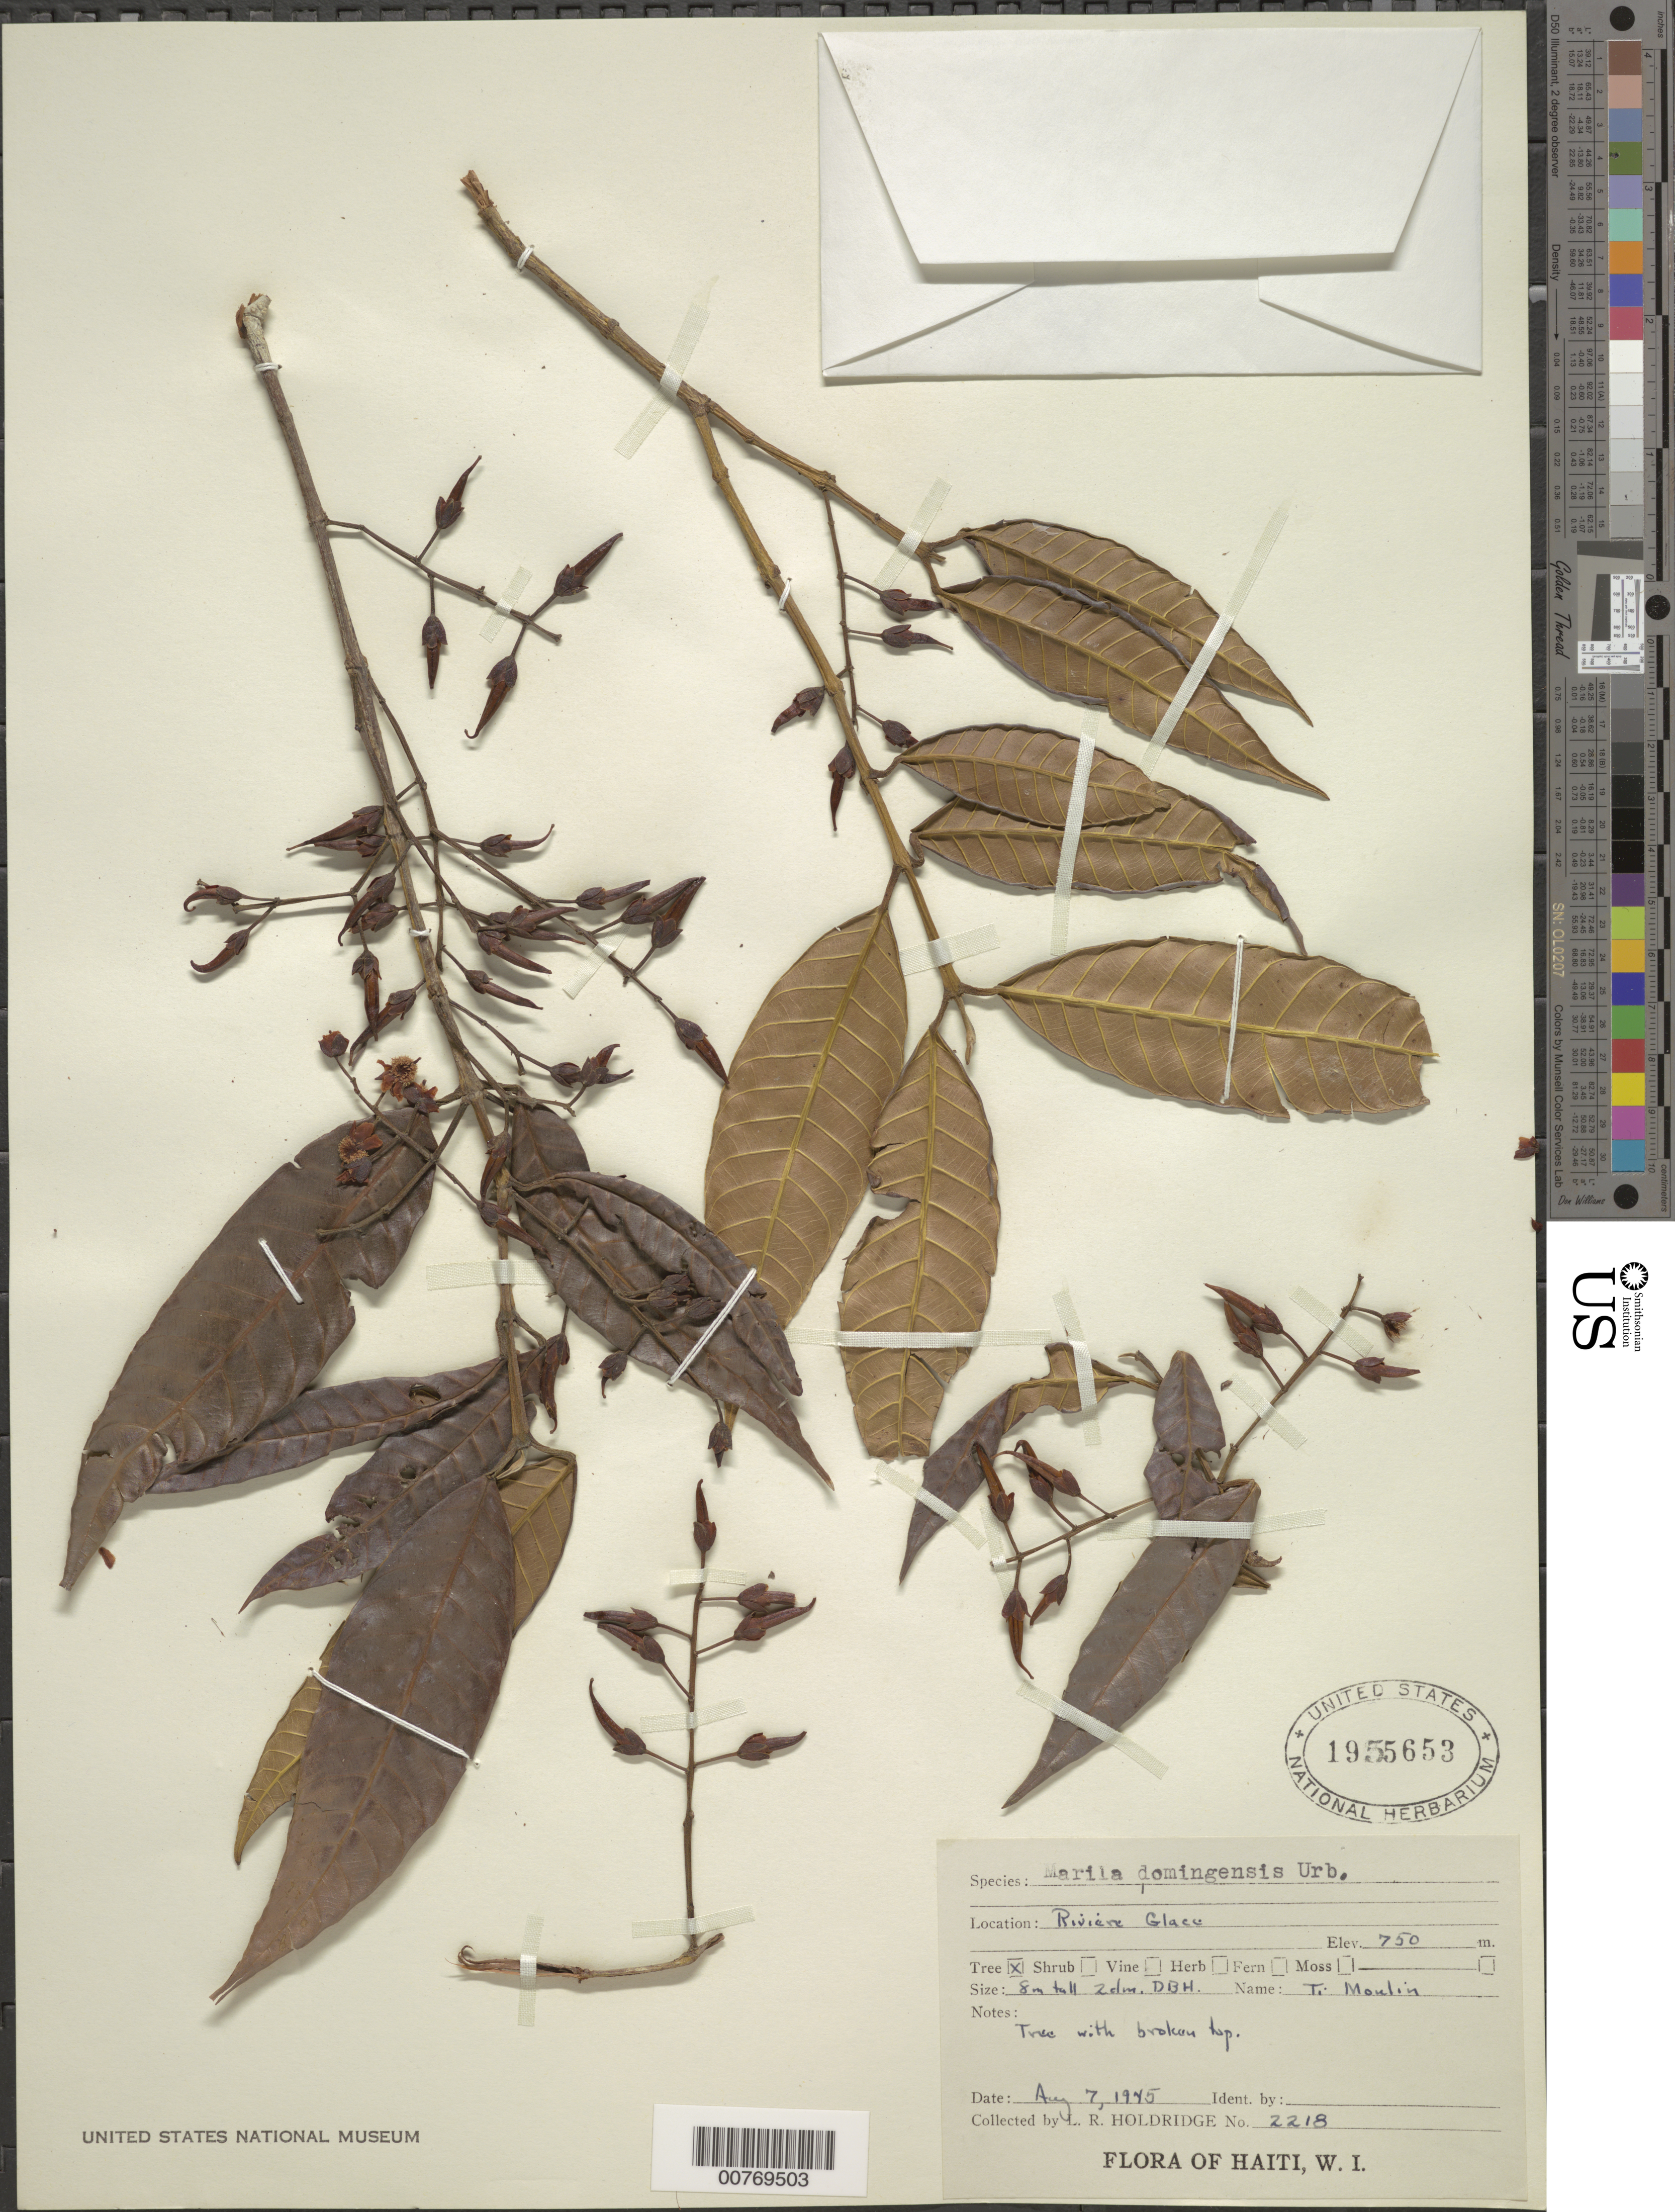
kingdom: Plantae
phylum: Tracheophyta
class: Magnoliopsida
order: Malpighiales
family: Calophyllaceae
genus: Marila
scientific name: Marila domingensis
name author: Urb.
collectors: L. Holdridge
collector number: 2218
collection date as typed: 07 Aug 1945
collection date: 1945-08-07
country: Haiti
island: Hispaniola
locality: Riviére Glace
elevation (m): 750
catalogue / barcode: US 1955653